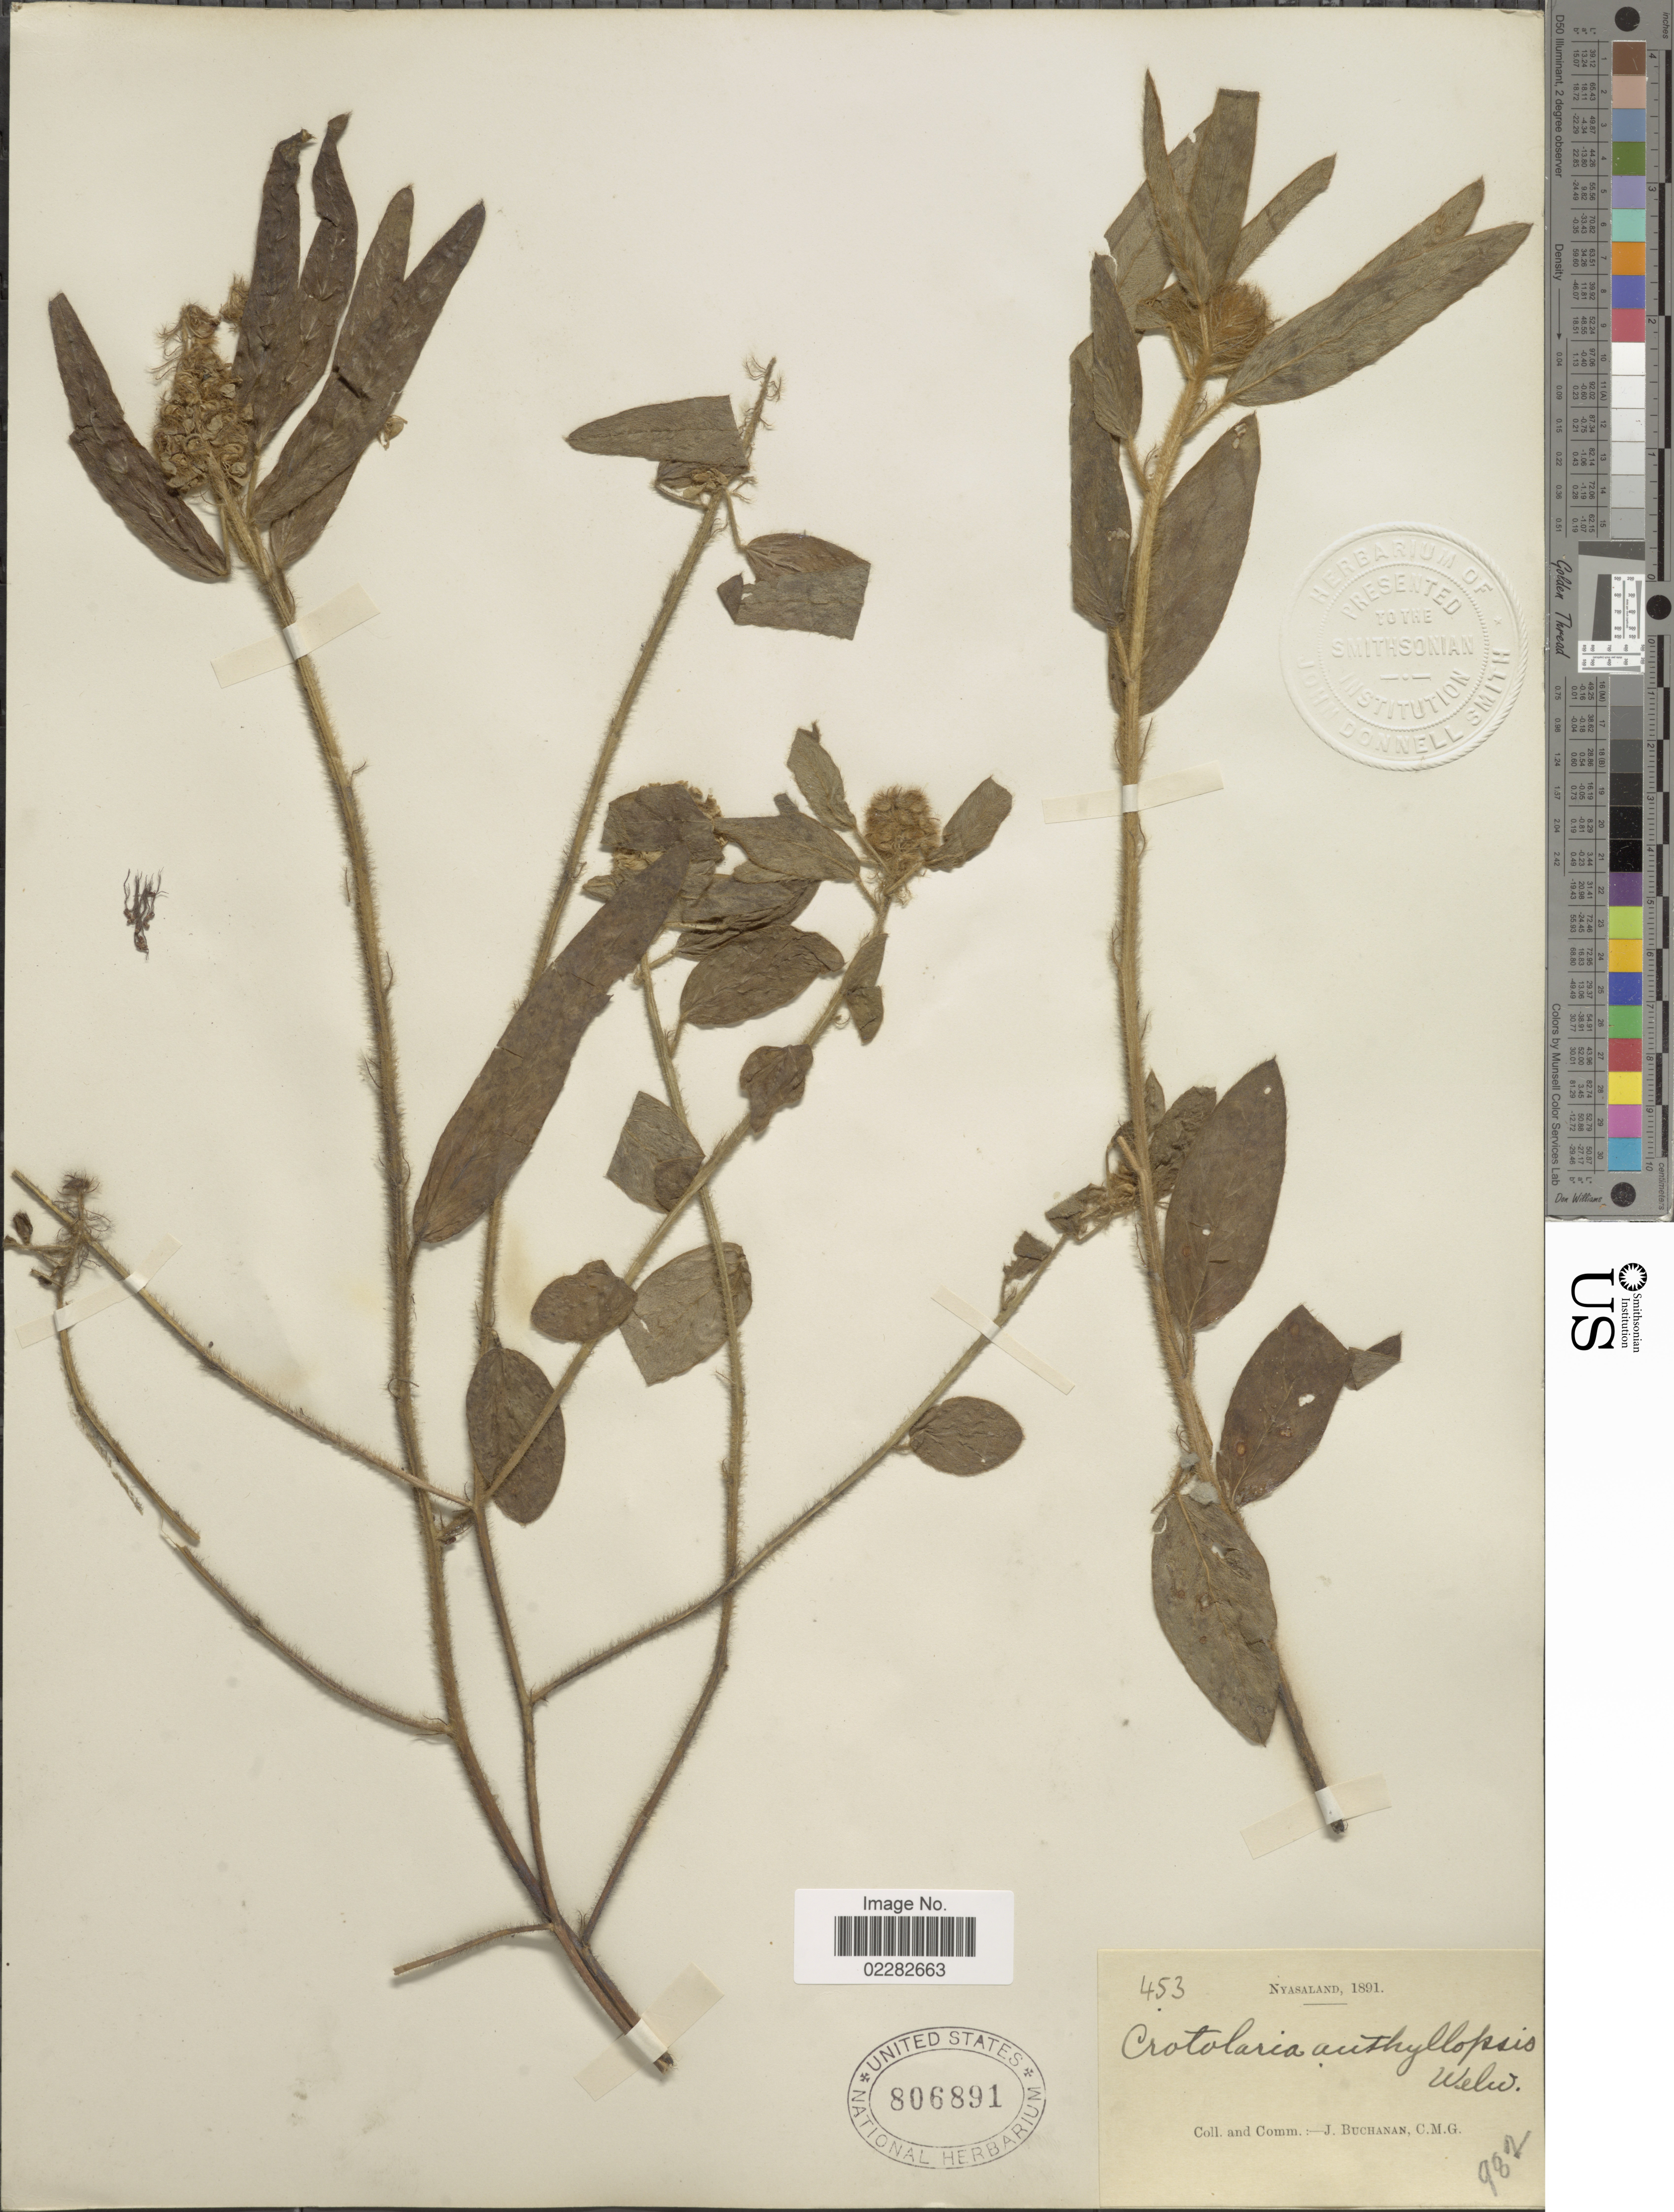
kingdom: Plantae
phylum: Tracheophyta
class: Magnoliopsida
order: Fabales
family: Fabaceae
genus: Crotalaria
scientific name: Crotalaria anthyllopsis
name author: Welw. ex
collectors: J. Buchanan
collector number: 453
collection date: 1891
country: Malawi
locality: Nyasaland.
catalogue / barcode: US 806891